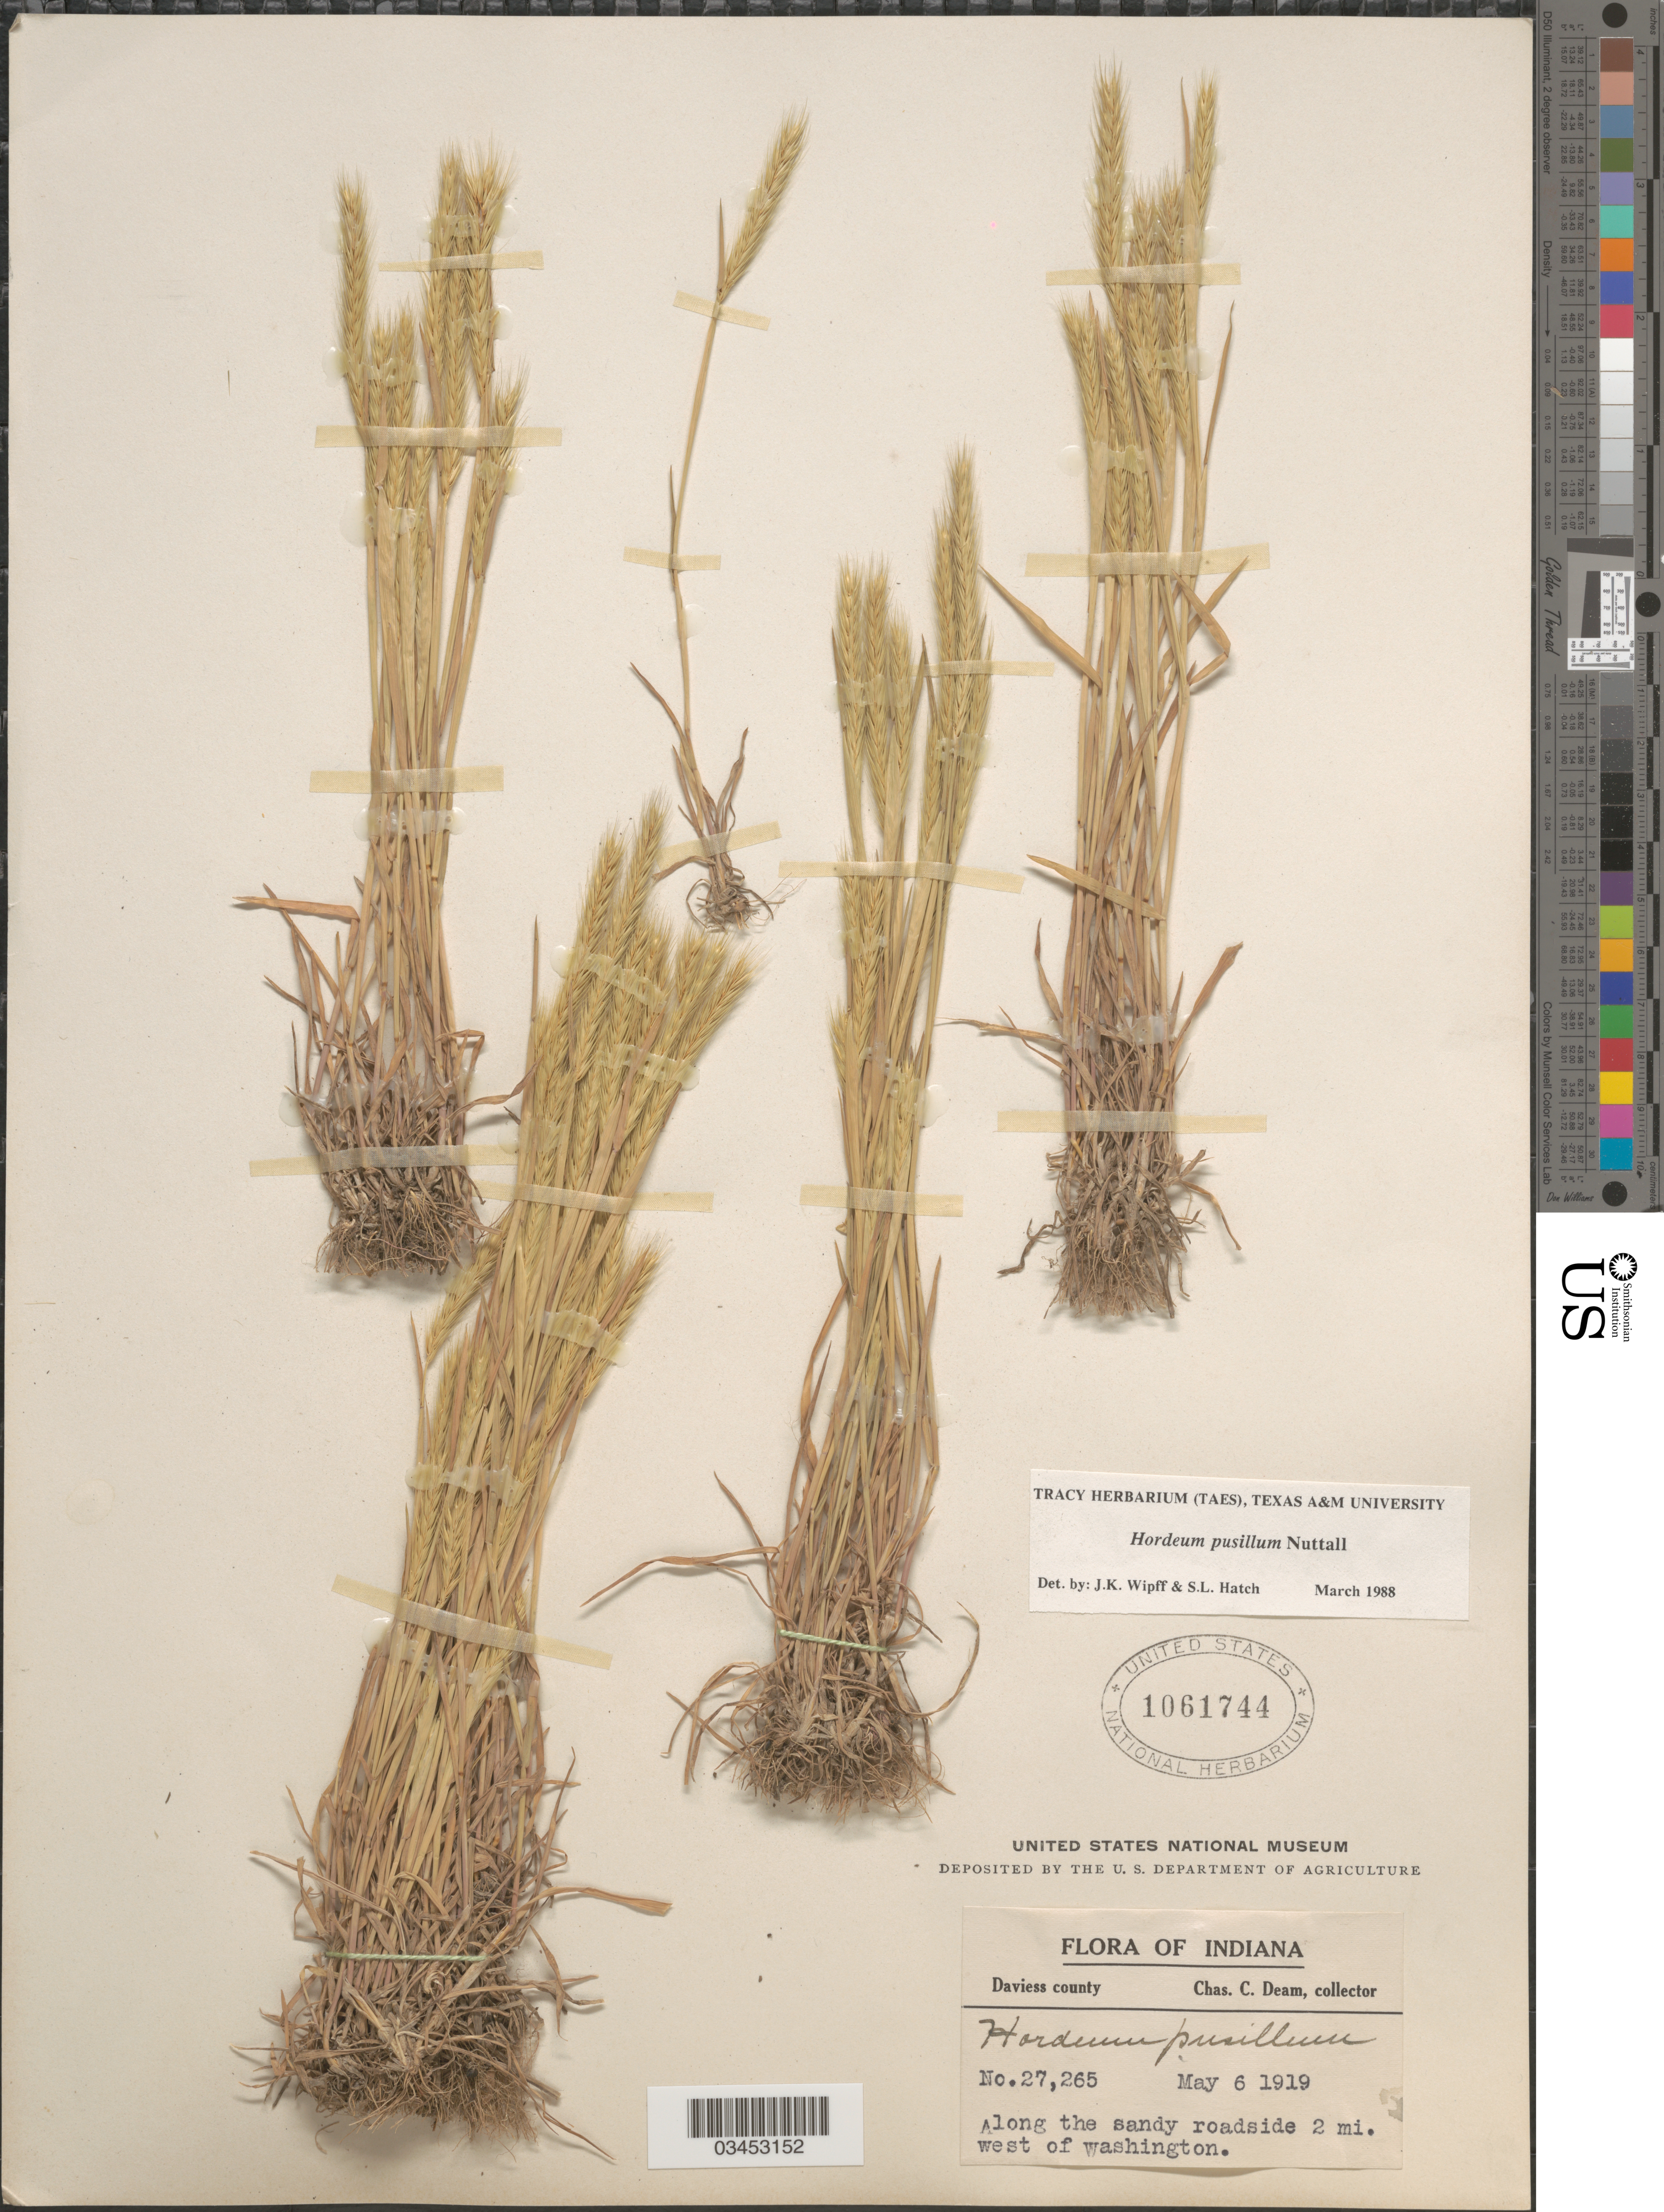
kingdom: Plantae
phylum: Tracheophyta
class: Liliopsida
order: Poales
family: Poaceae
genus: Hordeum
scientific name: Hordeum pusillum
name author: Nutt.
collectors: C. C. Deam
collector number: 27265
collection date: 1919-05-06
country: United States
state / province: Indiana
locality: Daviess county. Along the sandy roadside 2 mi. west of Washington.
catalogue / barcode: US 1061744